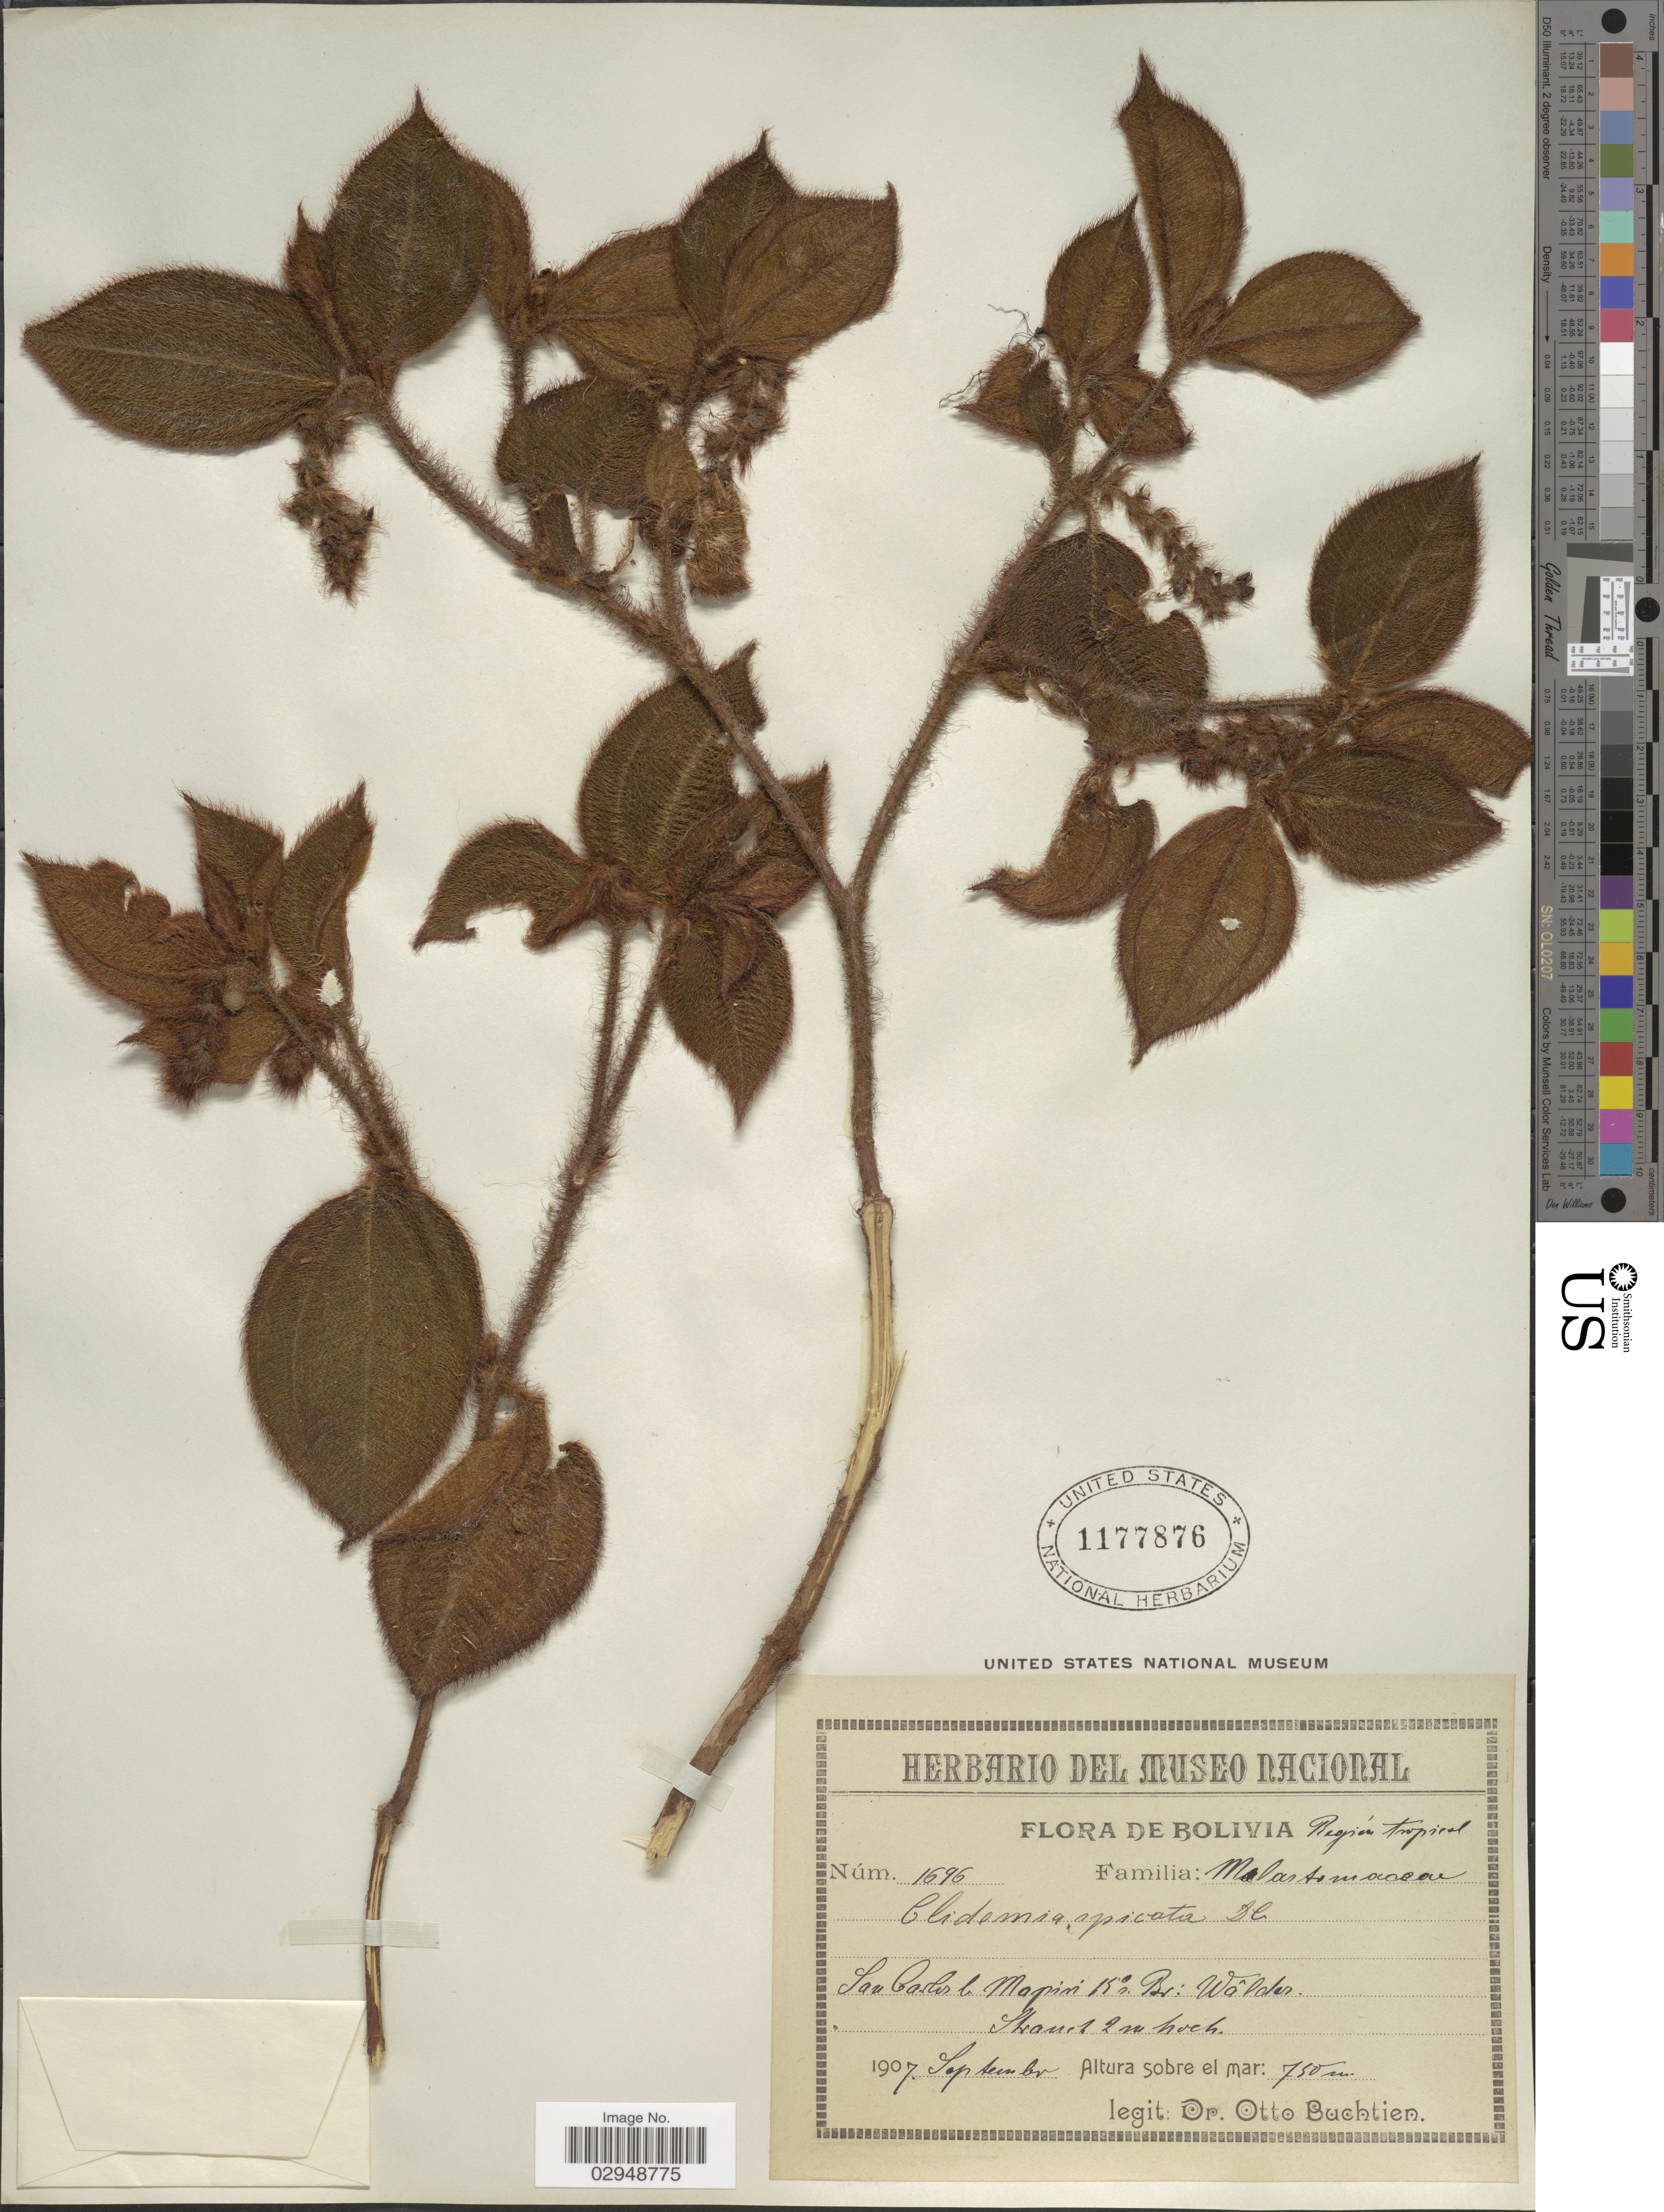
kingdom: Plantae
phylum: Tracheophyta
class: Magnoliopsida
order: Myrtales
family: Melastomataceae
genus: Clidemia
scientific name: Clidemia capitellata var. dependens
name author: (Pav. & D. Don) J.F. Macbr.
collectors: O. Buchtien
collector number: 1696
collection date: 1907-09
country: Bolivia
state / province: La Paz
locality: Región tropical. San Carlos b Mapiri 15° n. Br: Wâlder.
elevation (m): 750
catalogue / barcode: US 1177876